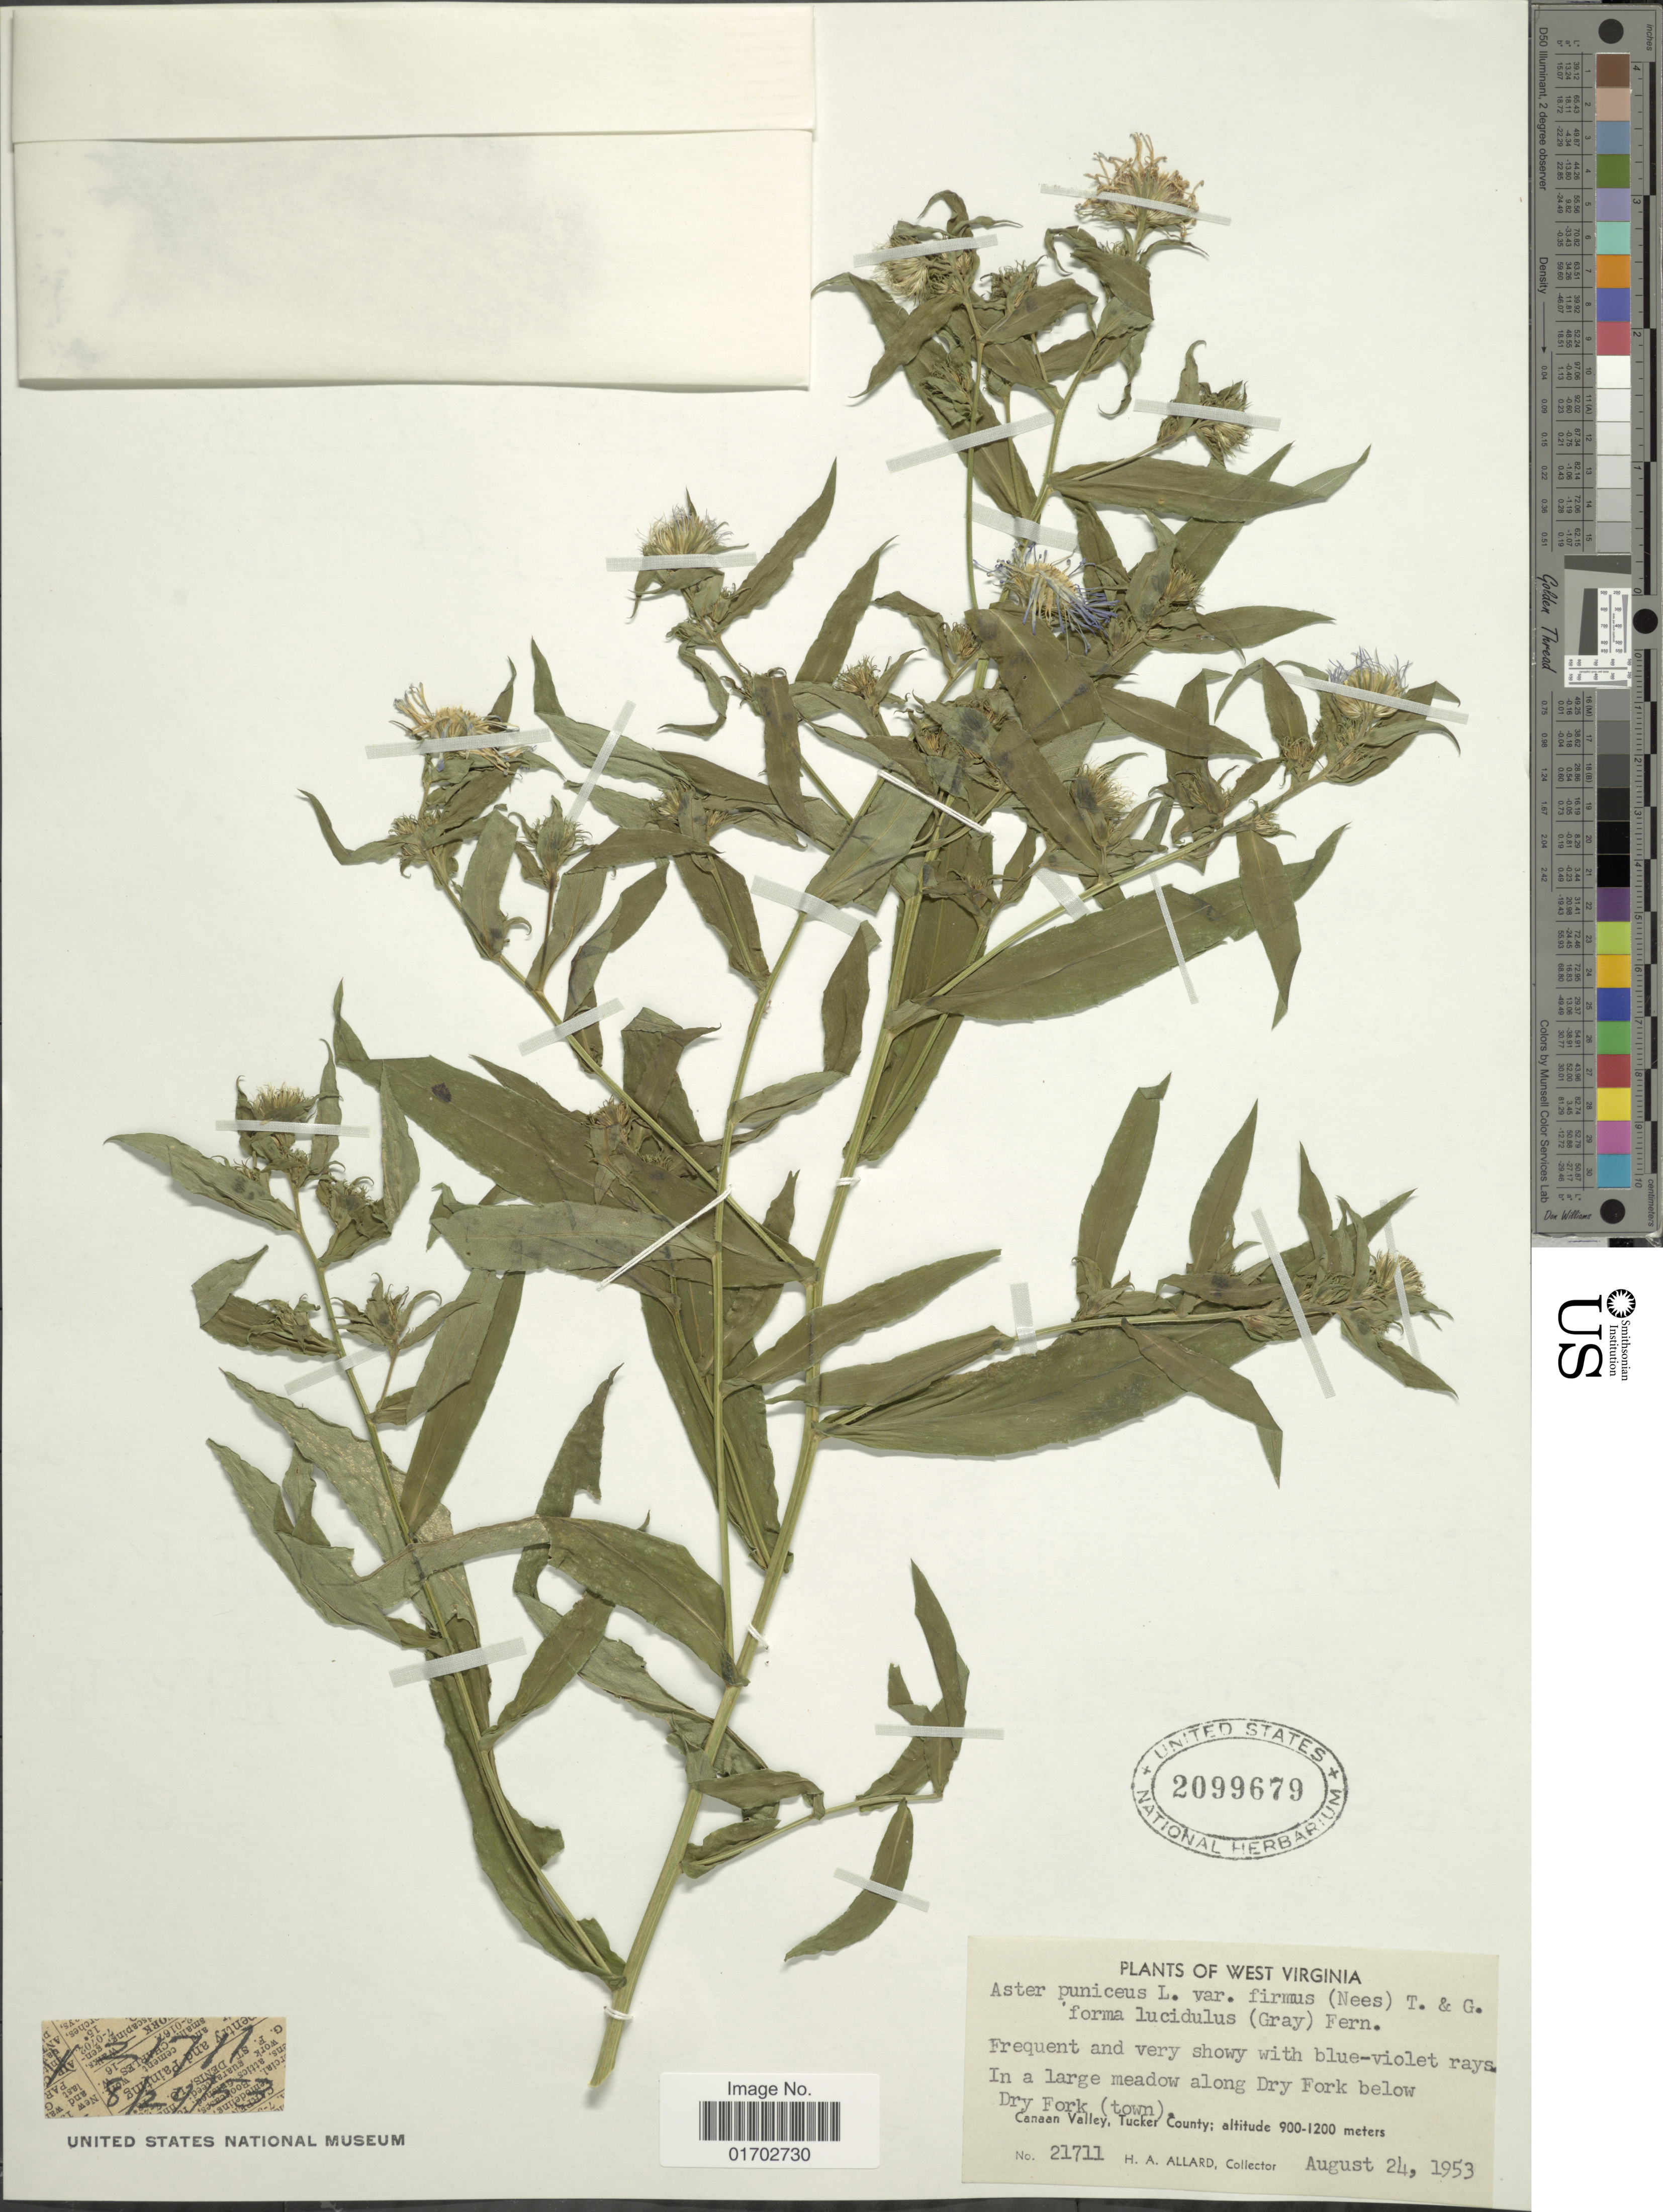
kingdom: Plantae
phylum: Tracheophyta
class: Magnoliopsida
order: Asterales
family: Asteraceae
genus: Symphyotrichum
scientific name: Symphyotrichum firmum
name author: (Nees) G.L. Nesom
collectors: H. A. Allard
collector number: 21711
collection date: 1953-08-24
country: United States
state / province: West Virginia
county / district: Tucker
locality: In a large meadow along Dry Fork below Dry Fork (town) Canaan Valley, Tucker County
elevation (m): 900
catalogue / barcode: US 2099679